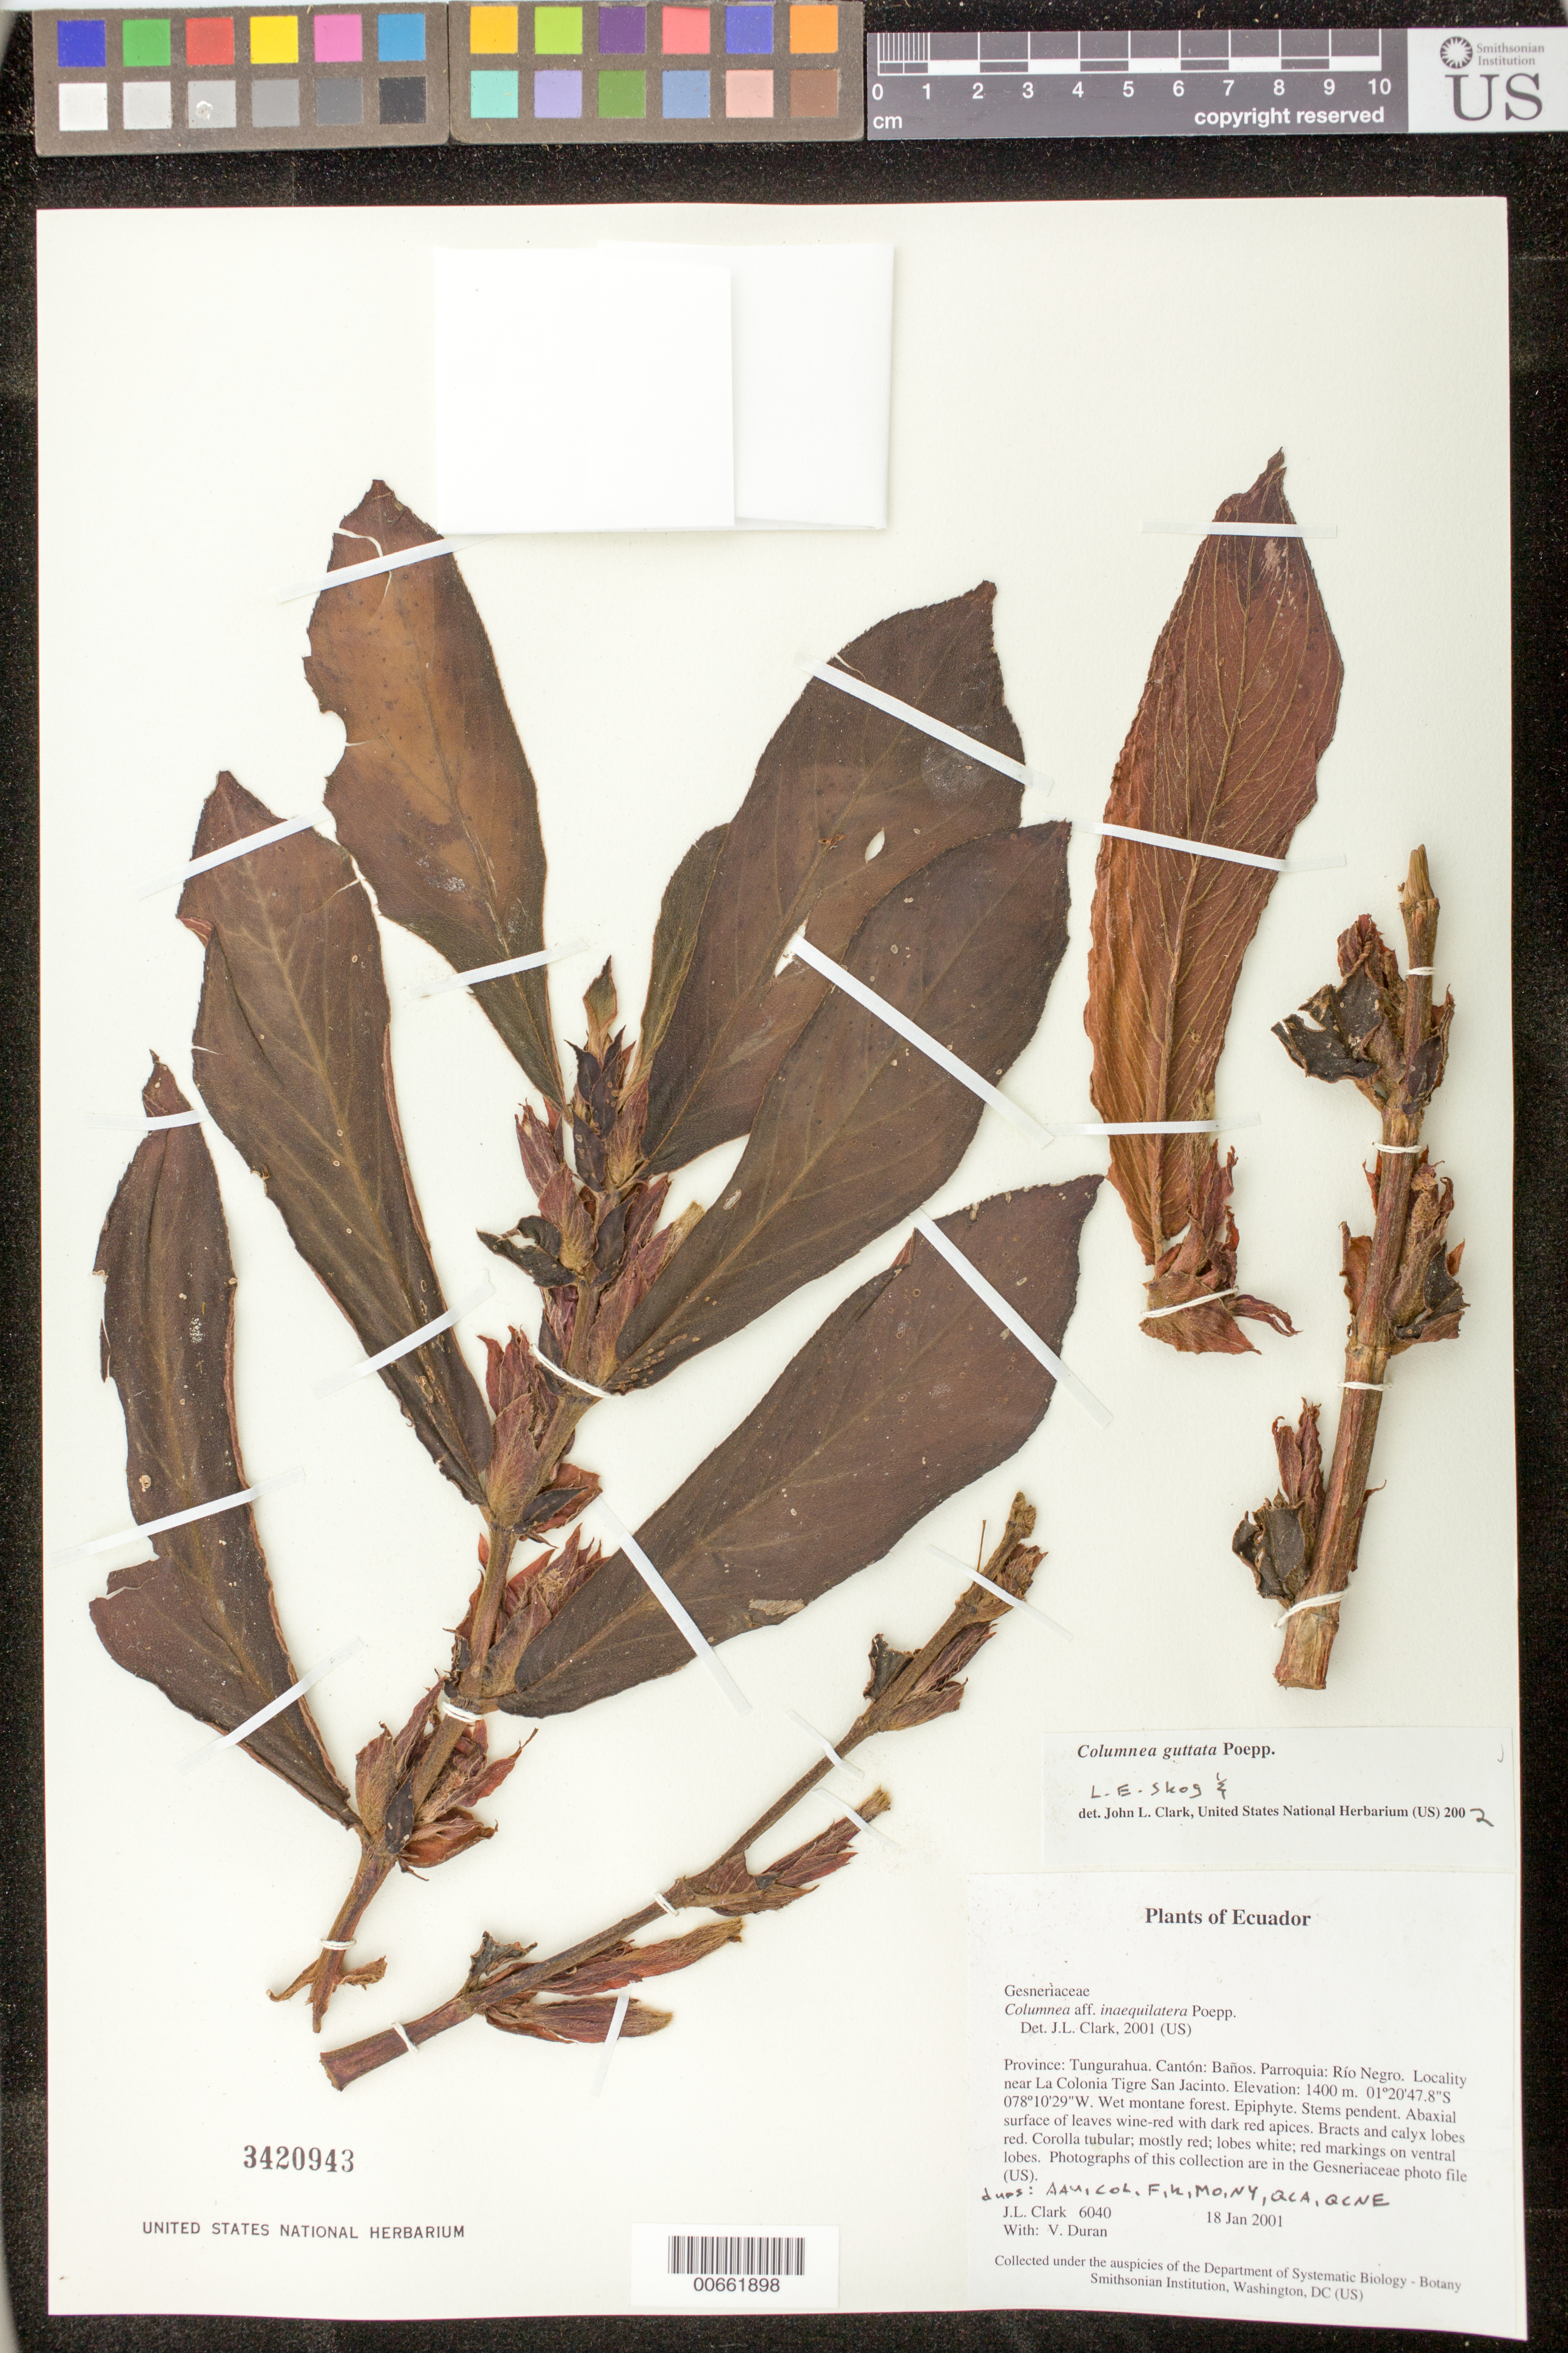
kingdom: Plantae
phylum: Tracheophyta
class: Magnoliopsida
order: Lamiales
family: Gesneriaceae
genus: Columnea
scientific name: Columnea guttata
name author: Poepp.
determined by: Clark, J. L.; Skog, Laurence E.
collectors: J. L. Clark & V. Duran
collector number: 6040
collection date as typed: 18 Jan 2001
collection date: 2001-01-18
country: Ecuador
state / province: Tungurahua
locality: Cantón: Baños. Parroquia: Río Negro. Locality near La Colonia Tigre San Jacinto.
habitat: Wet montane forest.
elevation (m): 1400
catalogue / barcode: US 3420943